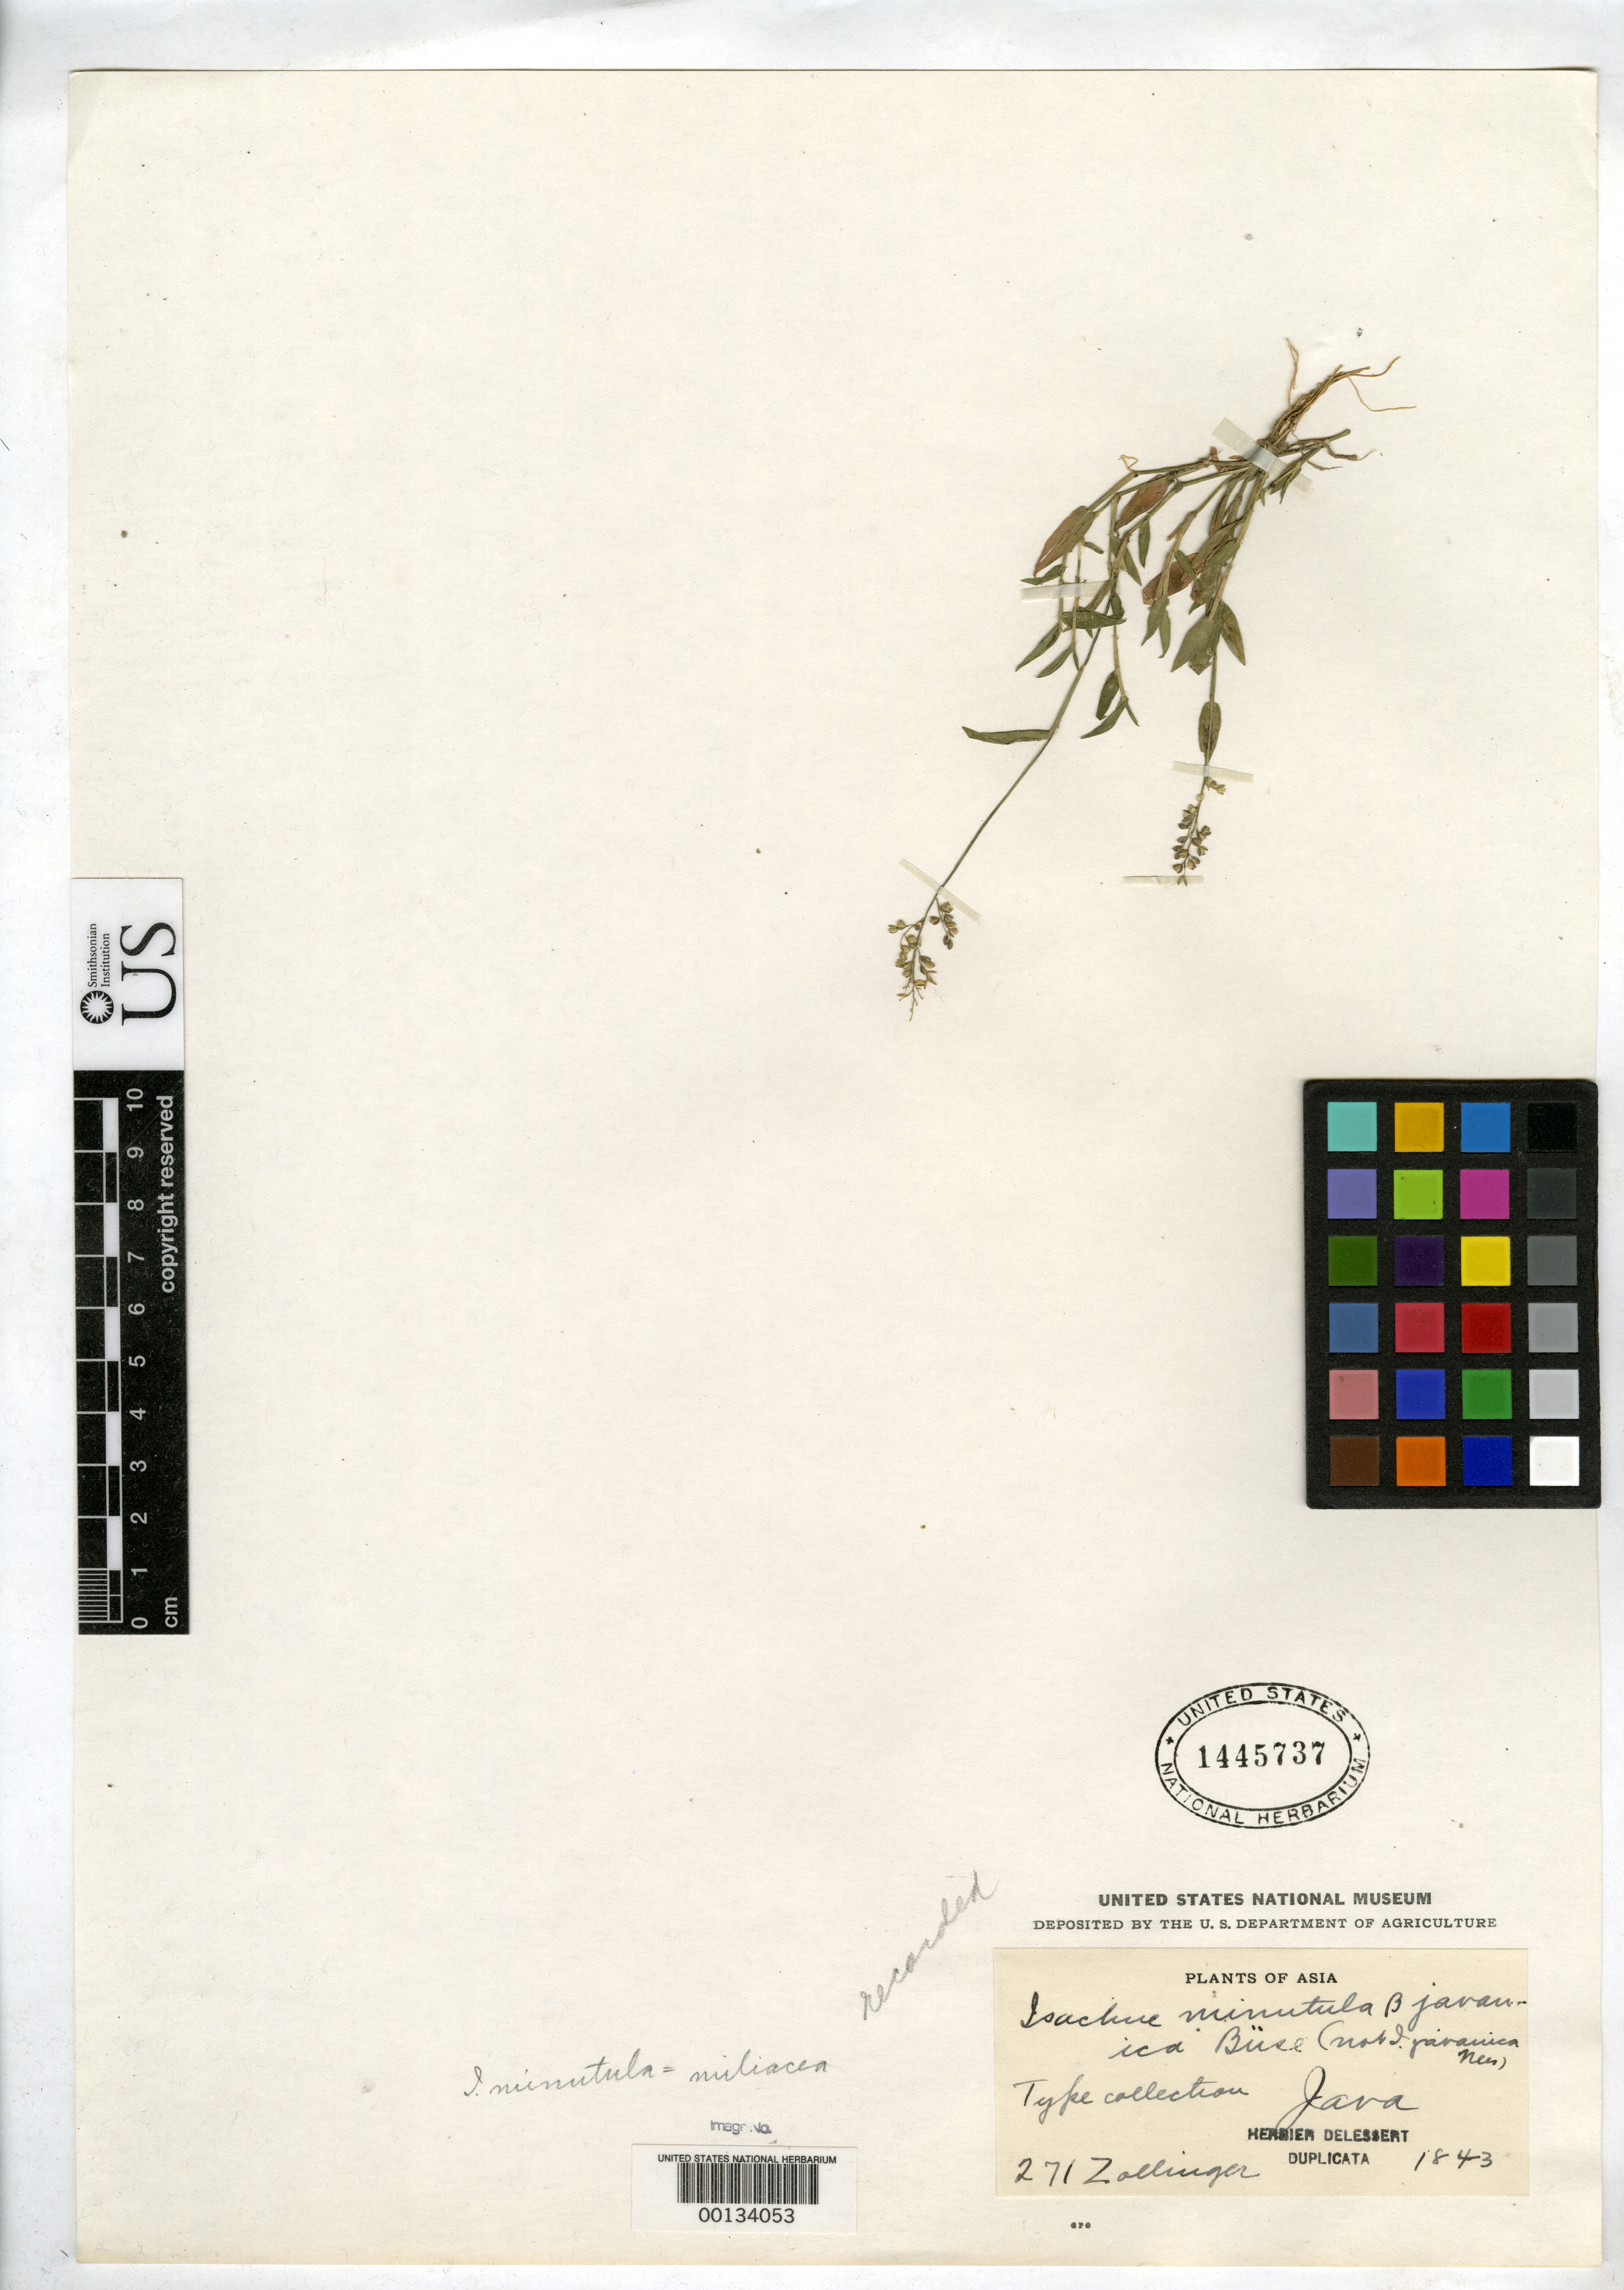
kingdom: Plantae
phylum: Tracheophyta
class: Liliopsida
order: Poales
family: Poaceae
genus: Isachne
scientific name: Isachne minutula var. javanica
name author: Büse in Miq.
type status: Isotype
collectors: H. Zollinger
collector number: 271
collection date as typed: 1843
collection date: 1843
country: Indonesia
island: Java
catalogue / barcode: US 1445737